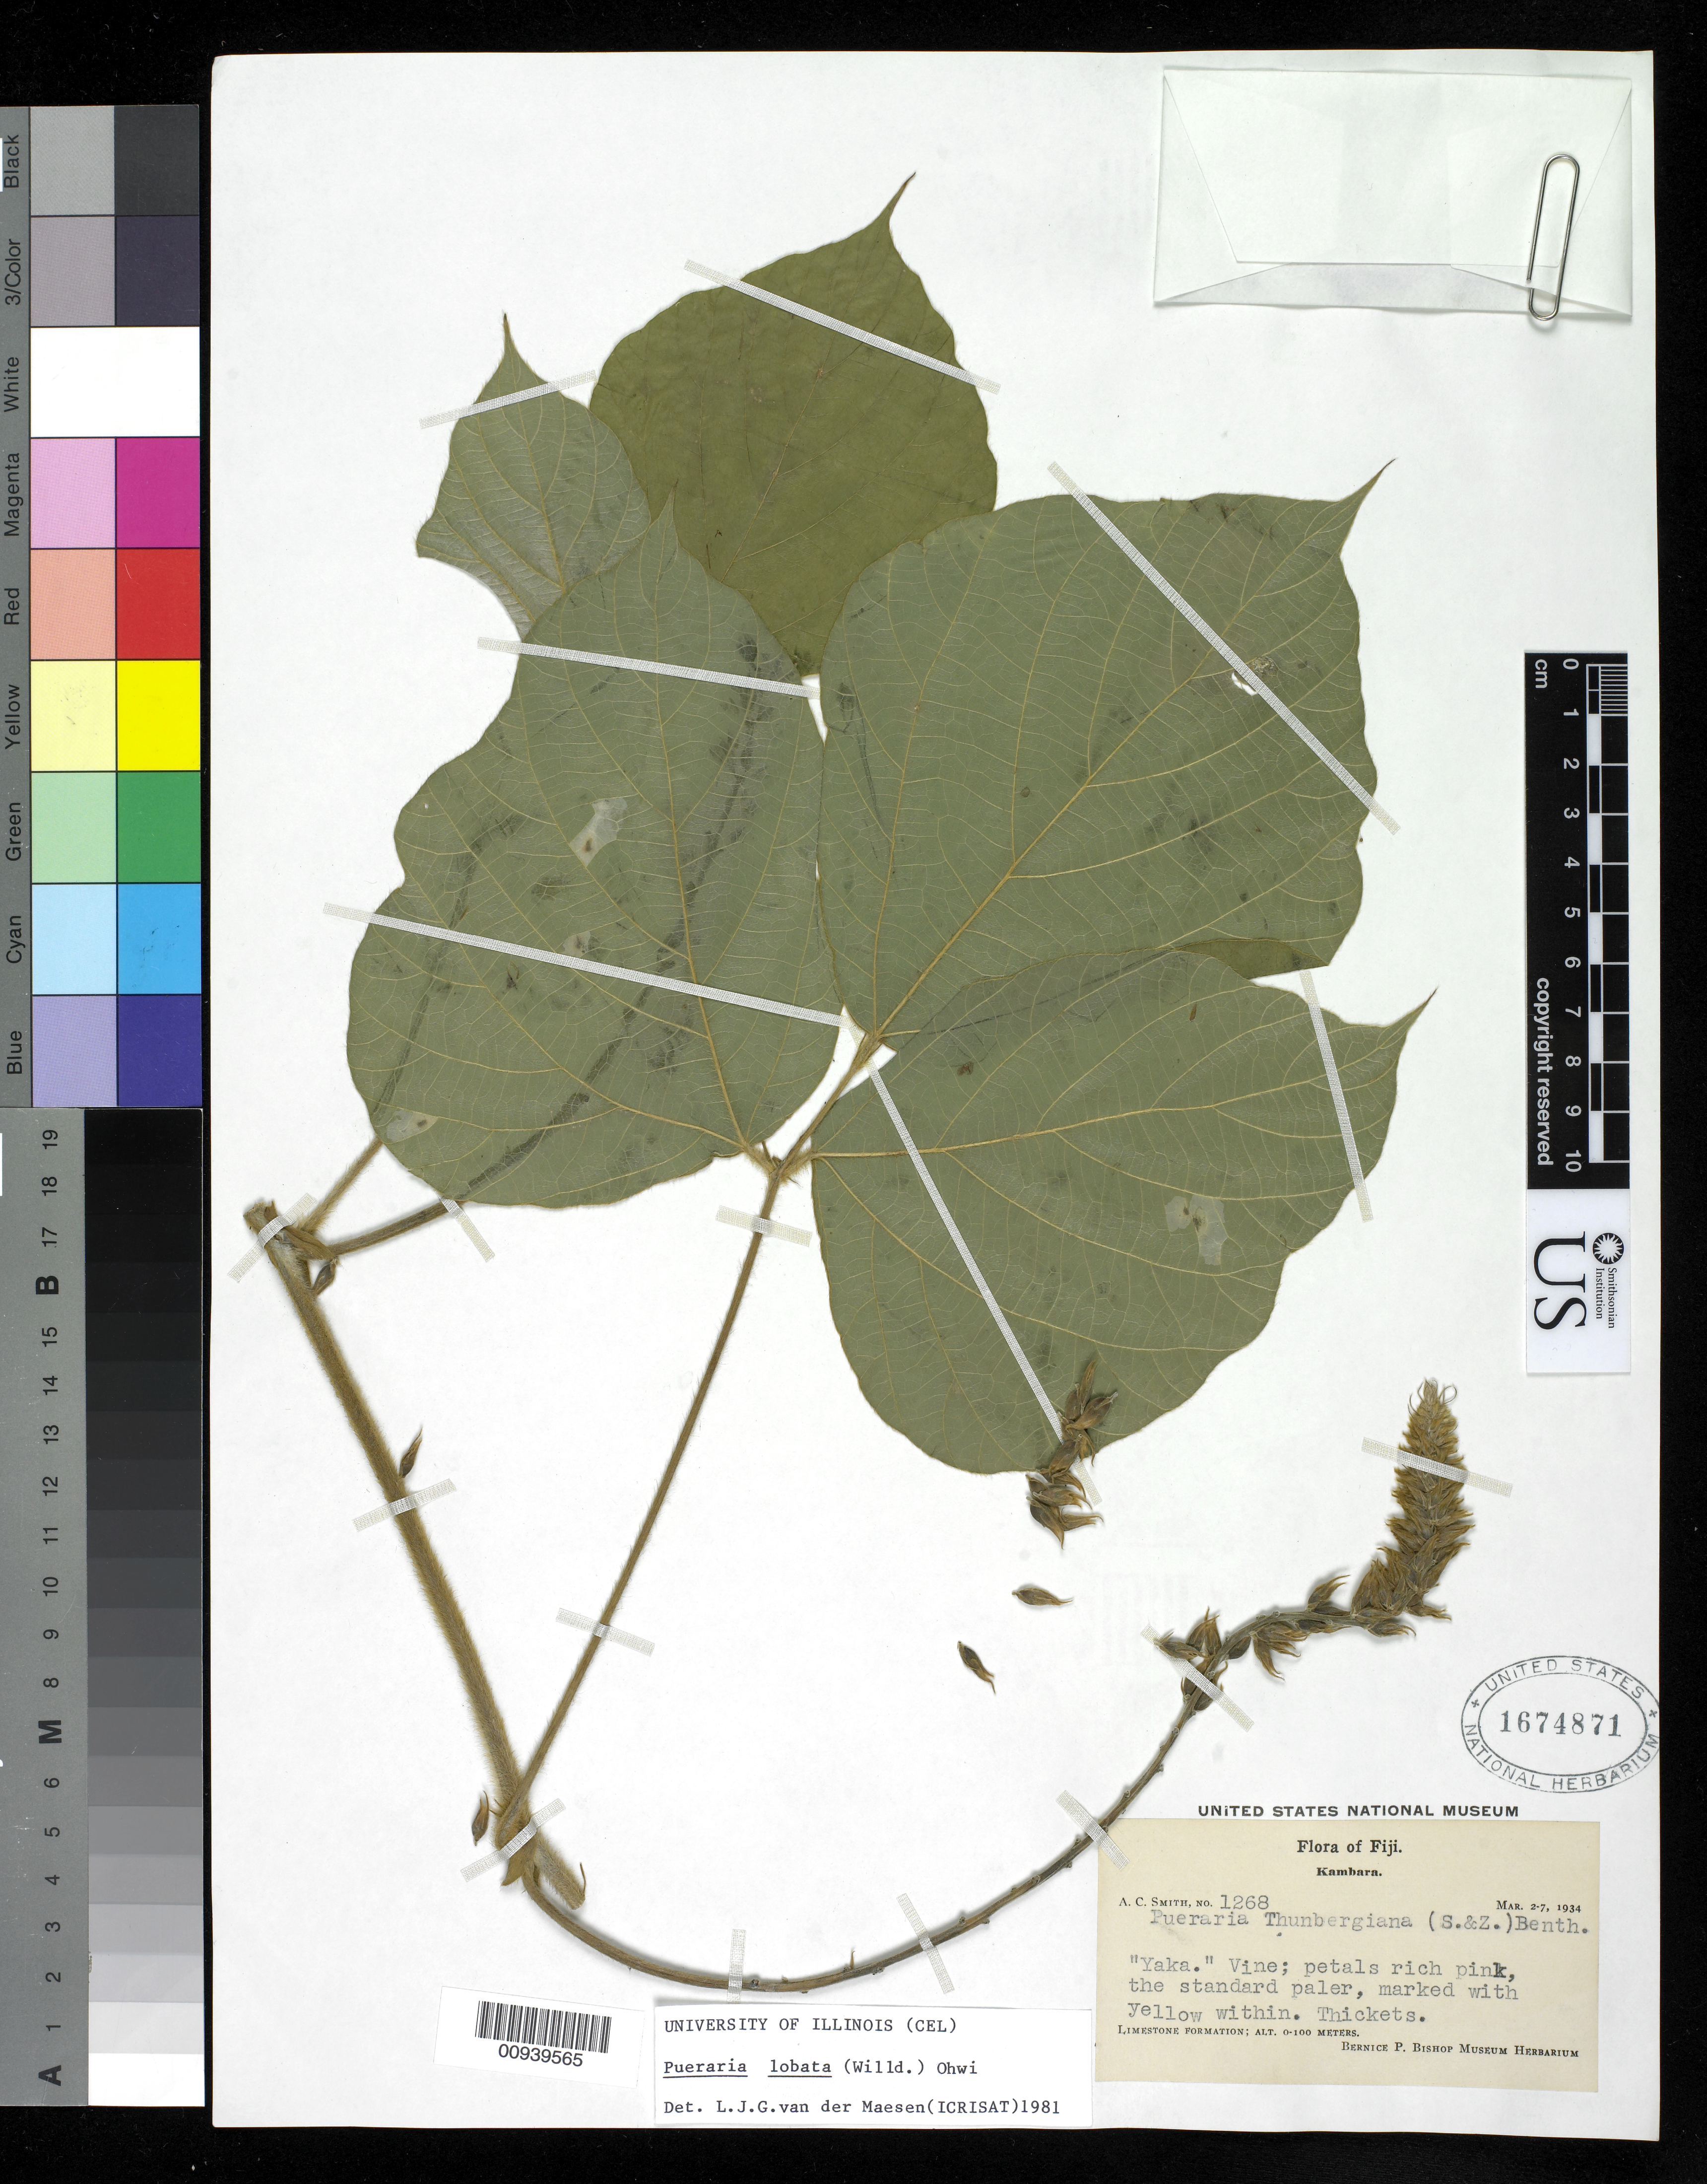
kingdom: Plantae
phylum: Tracheophyta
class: Magnoliopsida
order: Fabales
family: Fabaceae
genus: Pueraria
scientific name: Pueraria lobata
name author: (Willd.) Ohwi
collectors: C. A. Smith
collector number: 1268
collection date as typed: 02 Mar 1934 to 07 Mar 1934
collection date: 1934-03-02/1934-03-07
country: Fiji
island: Kabara [Kambara]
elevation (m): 0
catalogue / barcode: US 1674871